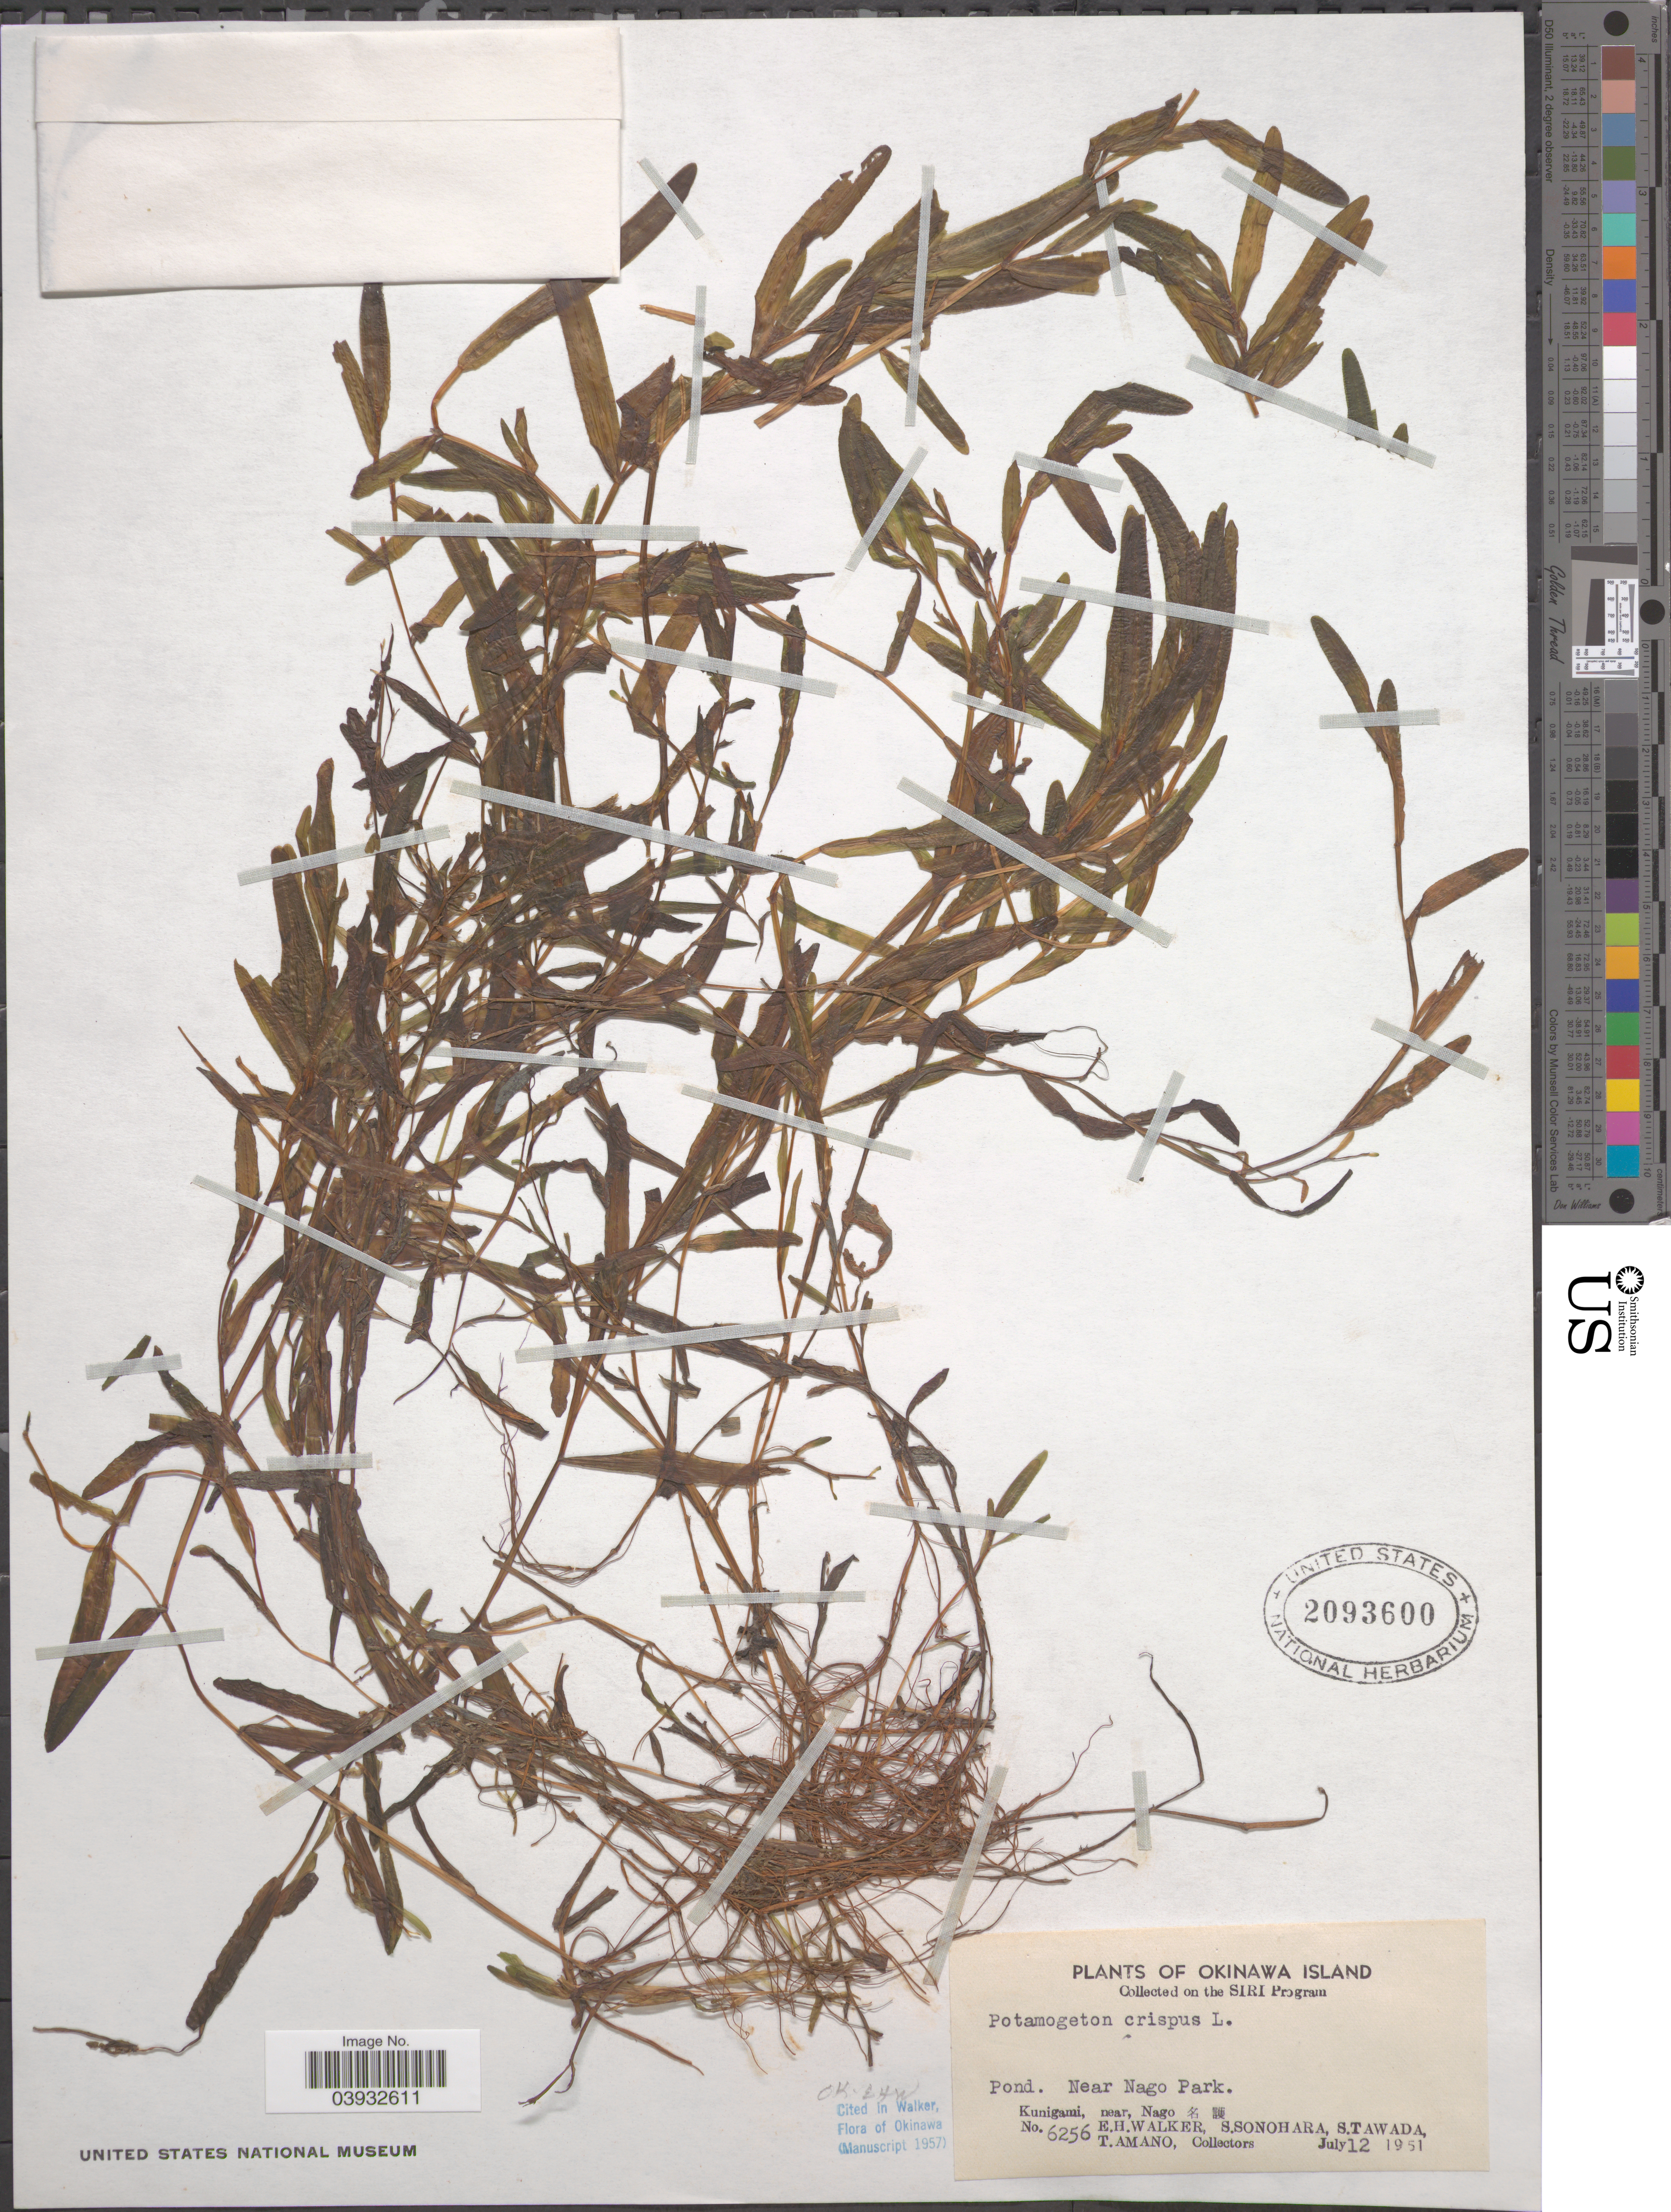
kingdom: Plantae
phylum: Tracheophyta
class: Liliopsida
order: Alismatales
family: Potamogetonaceae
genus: Potamogeton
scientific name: Potamogeton crispus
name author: L.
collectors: E. H. Walker, S. Sonohara, S. Tawada & T. Amano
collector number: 6256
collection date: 1951-07-12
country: Japan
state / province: Okinawa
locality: Okinawa Island. Pond. Near Nago Park. Kunigami, near, Nago X.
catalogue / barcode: US 2093600